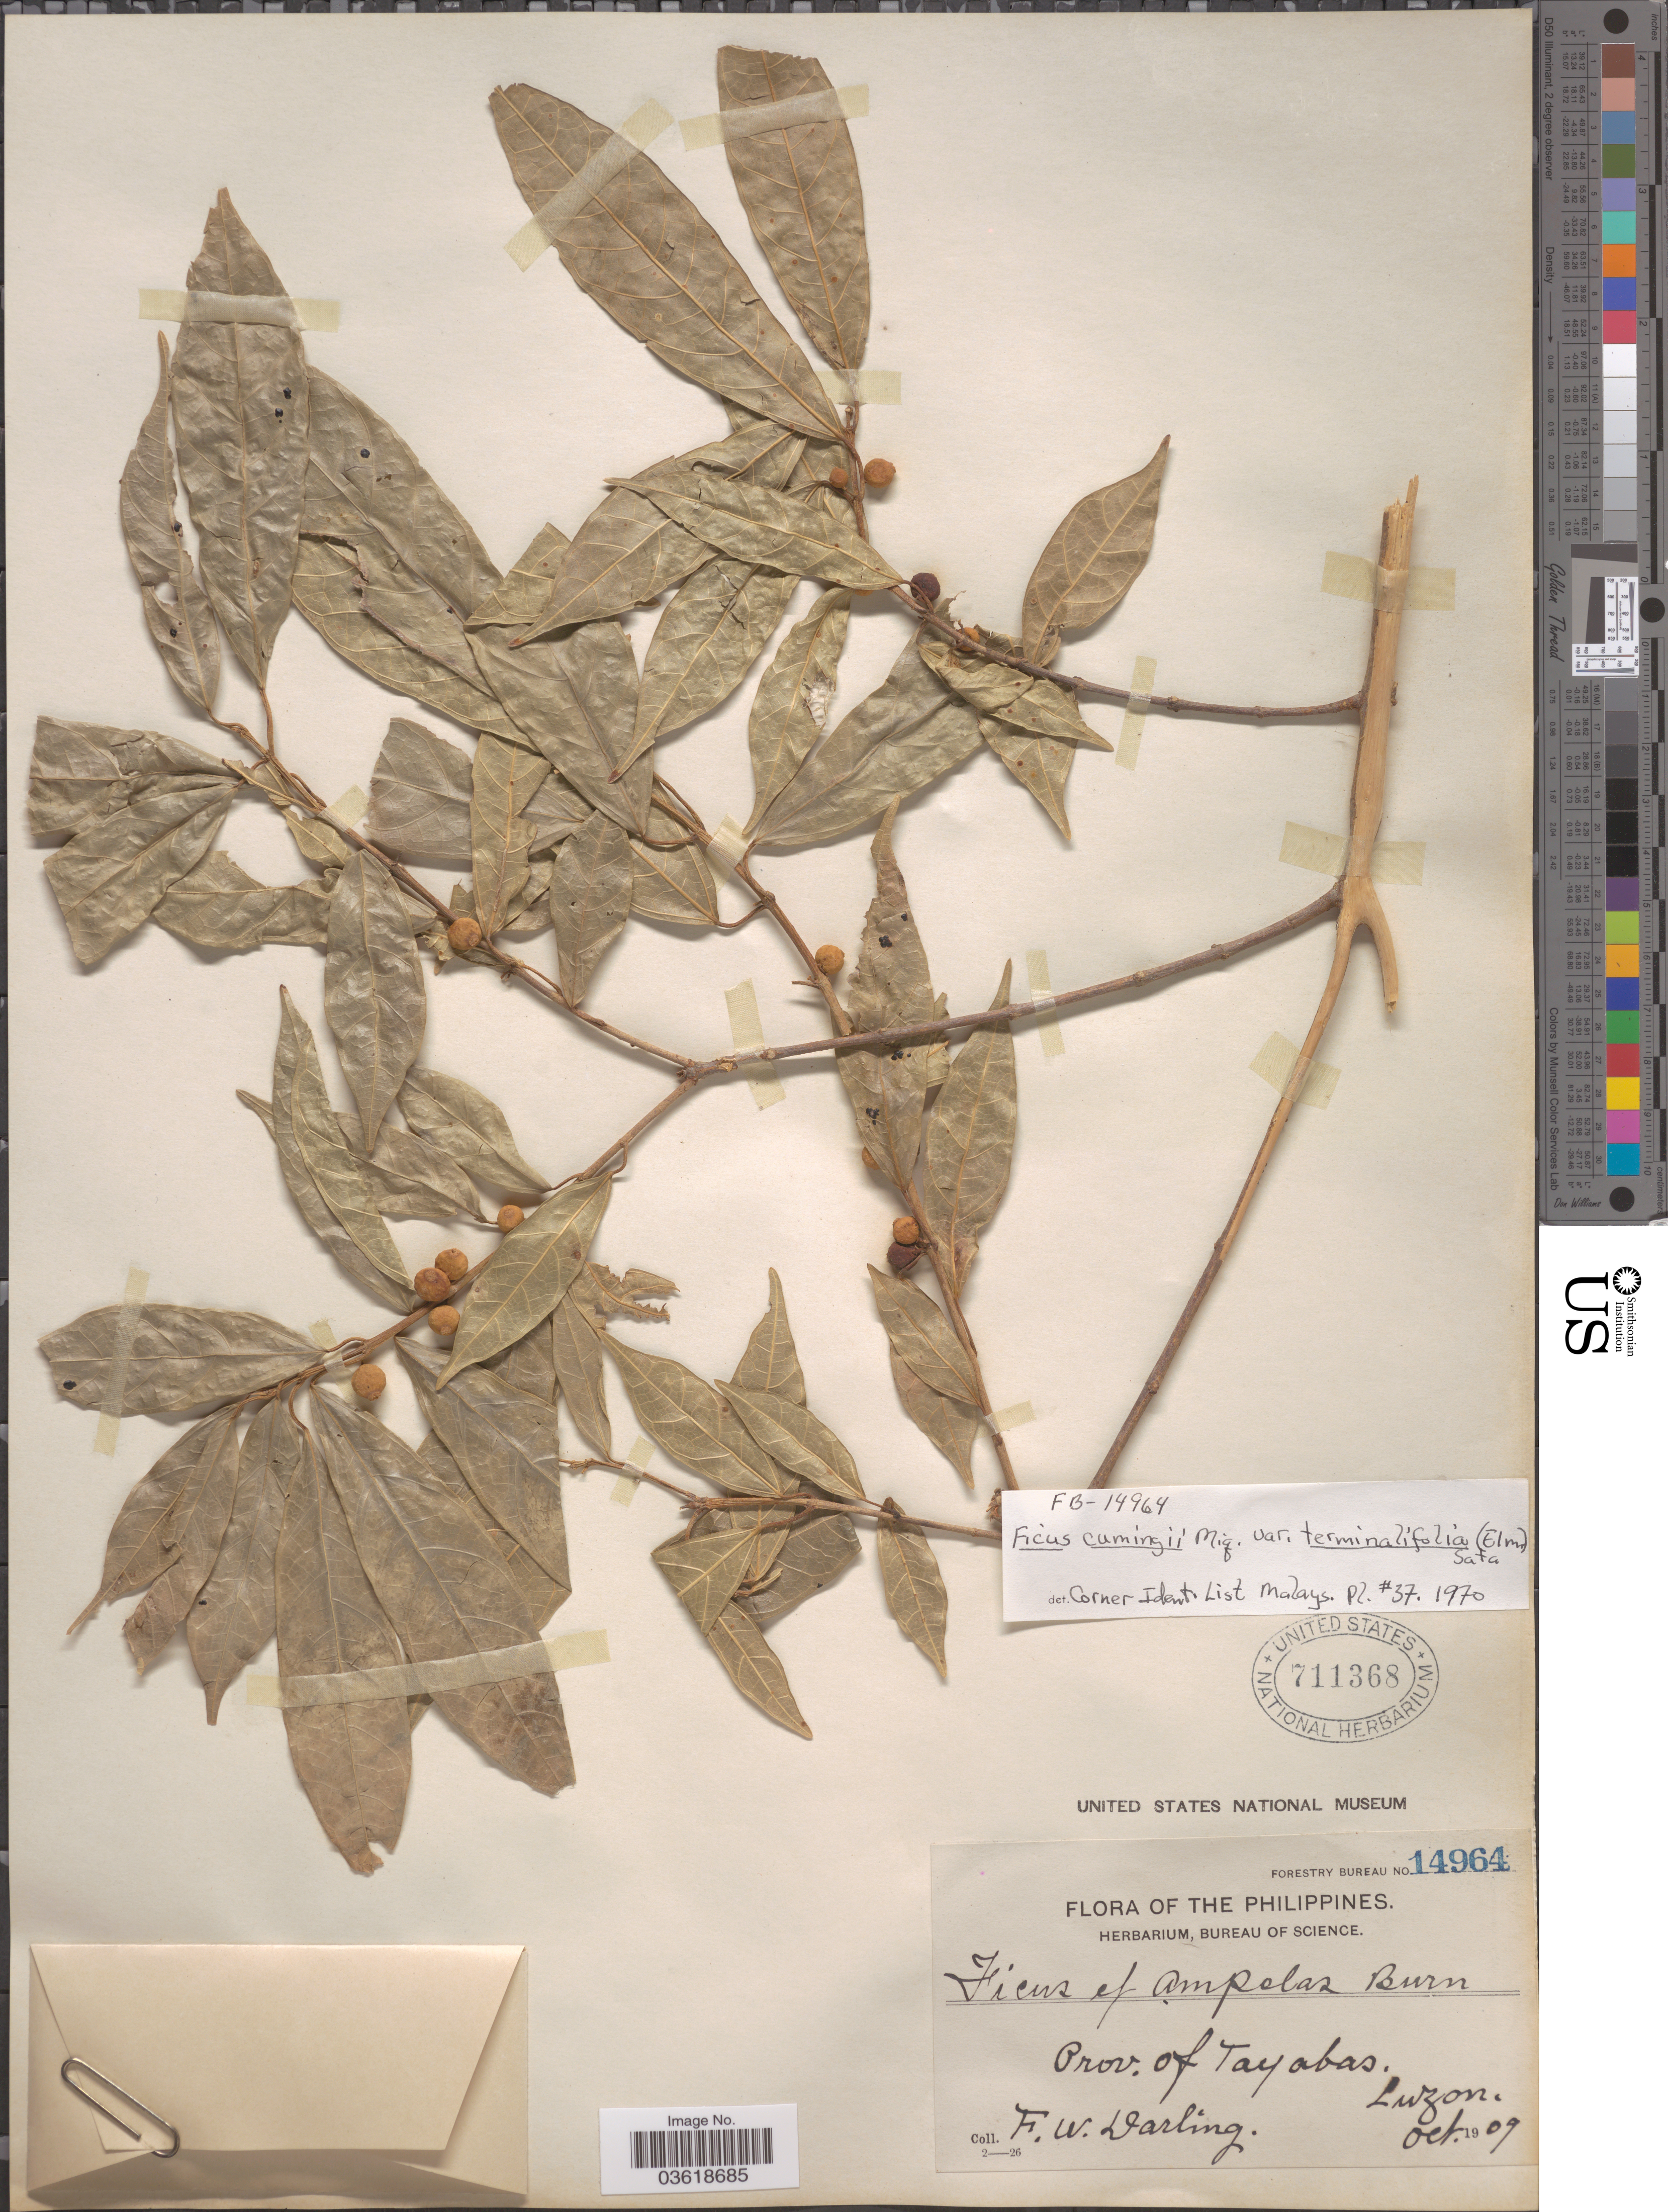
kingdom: Plantae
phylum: Tracheophyta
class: Magnoliopsida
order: Rosales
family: Moraceae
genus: Ficus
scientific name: Ficus cumingii var. terminalifolia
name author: (Elmer) Sata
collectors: F. Darling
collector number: Forestry Bureau 14964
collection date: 1909-10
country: Philippines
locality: Prov. of Tayabas. Luzon.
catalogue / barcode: US 711368